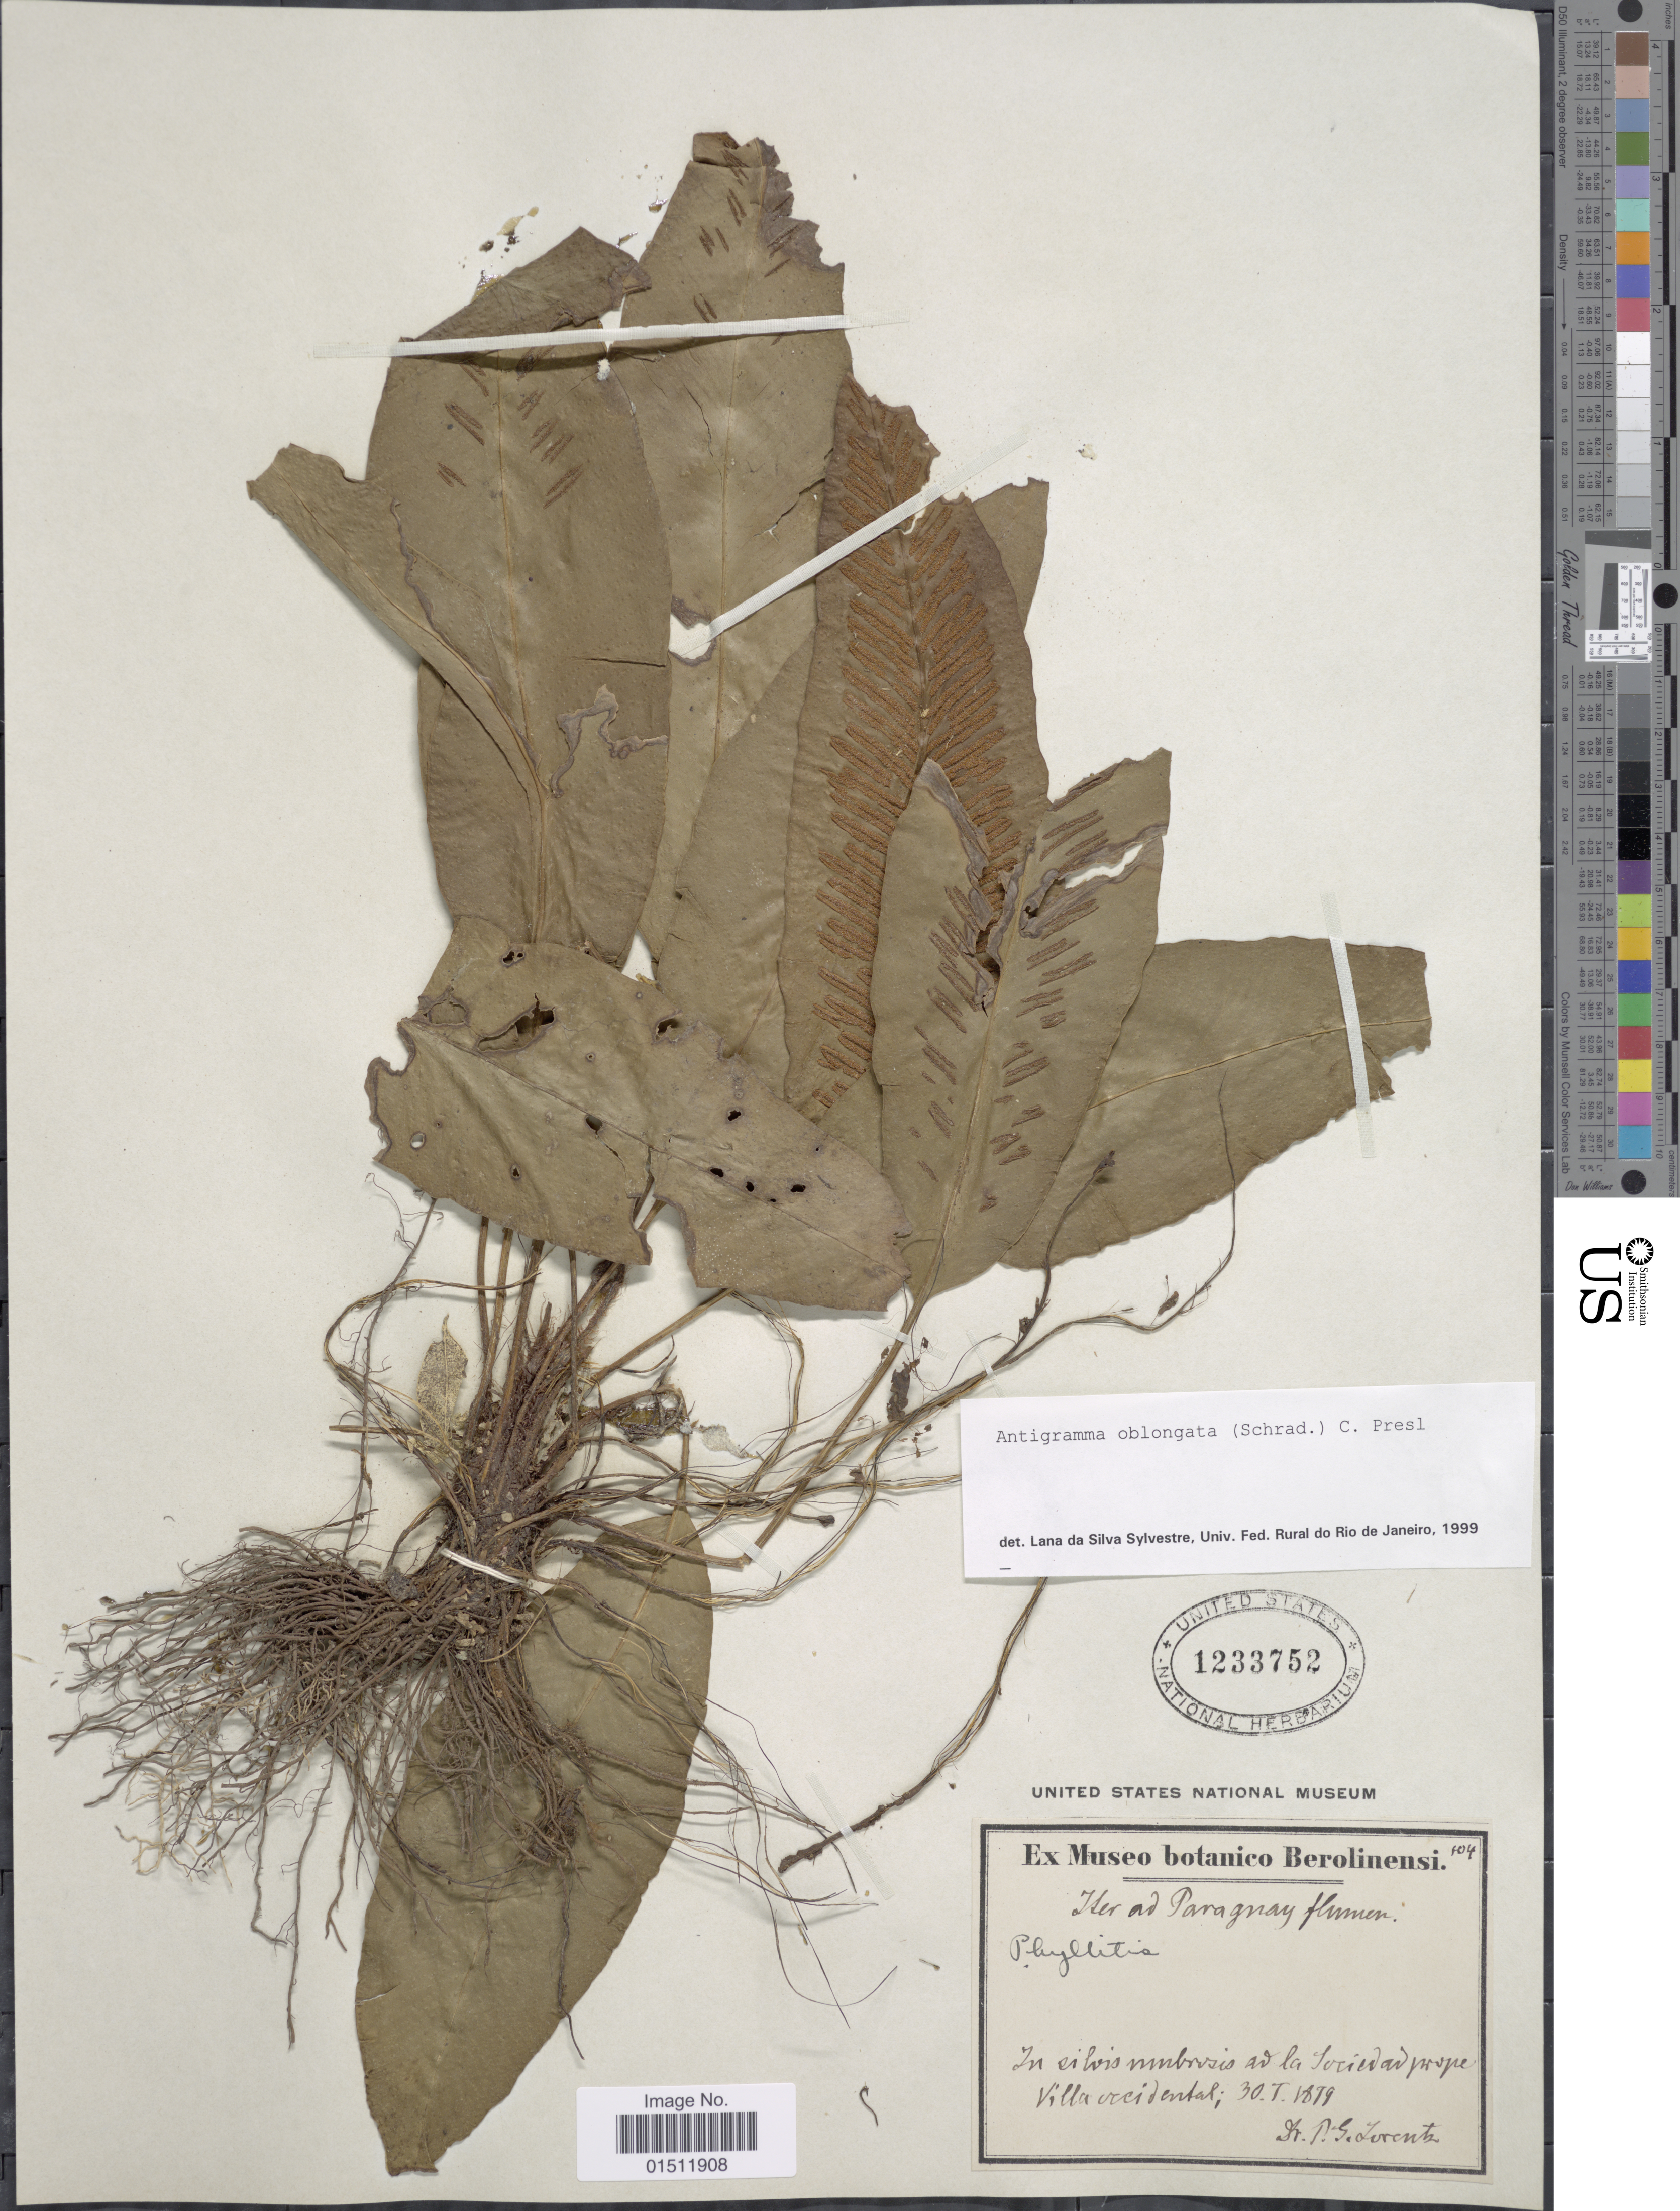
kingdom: Plantae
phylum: Tracheophyta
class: Polypodiopsida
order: Polypodiales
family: Aspleniaceae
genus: Asplenium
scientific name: Asplenium oblongatum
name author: Mett.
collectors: P. G. Lorentz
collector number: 104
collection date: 1879-01-30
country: Paraguay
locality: In silvis umbrosis a la Hacienda prope Villa occidental.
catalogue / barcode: US 1233752